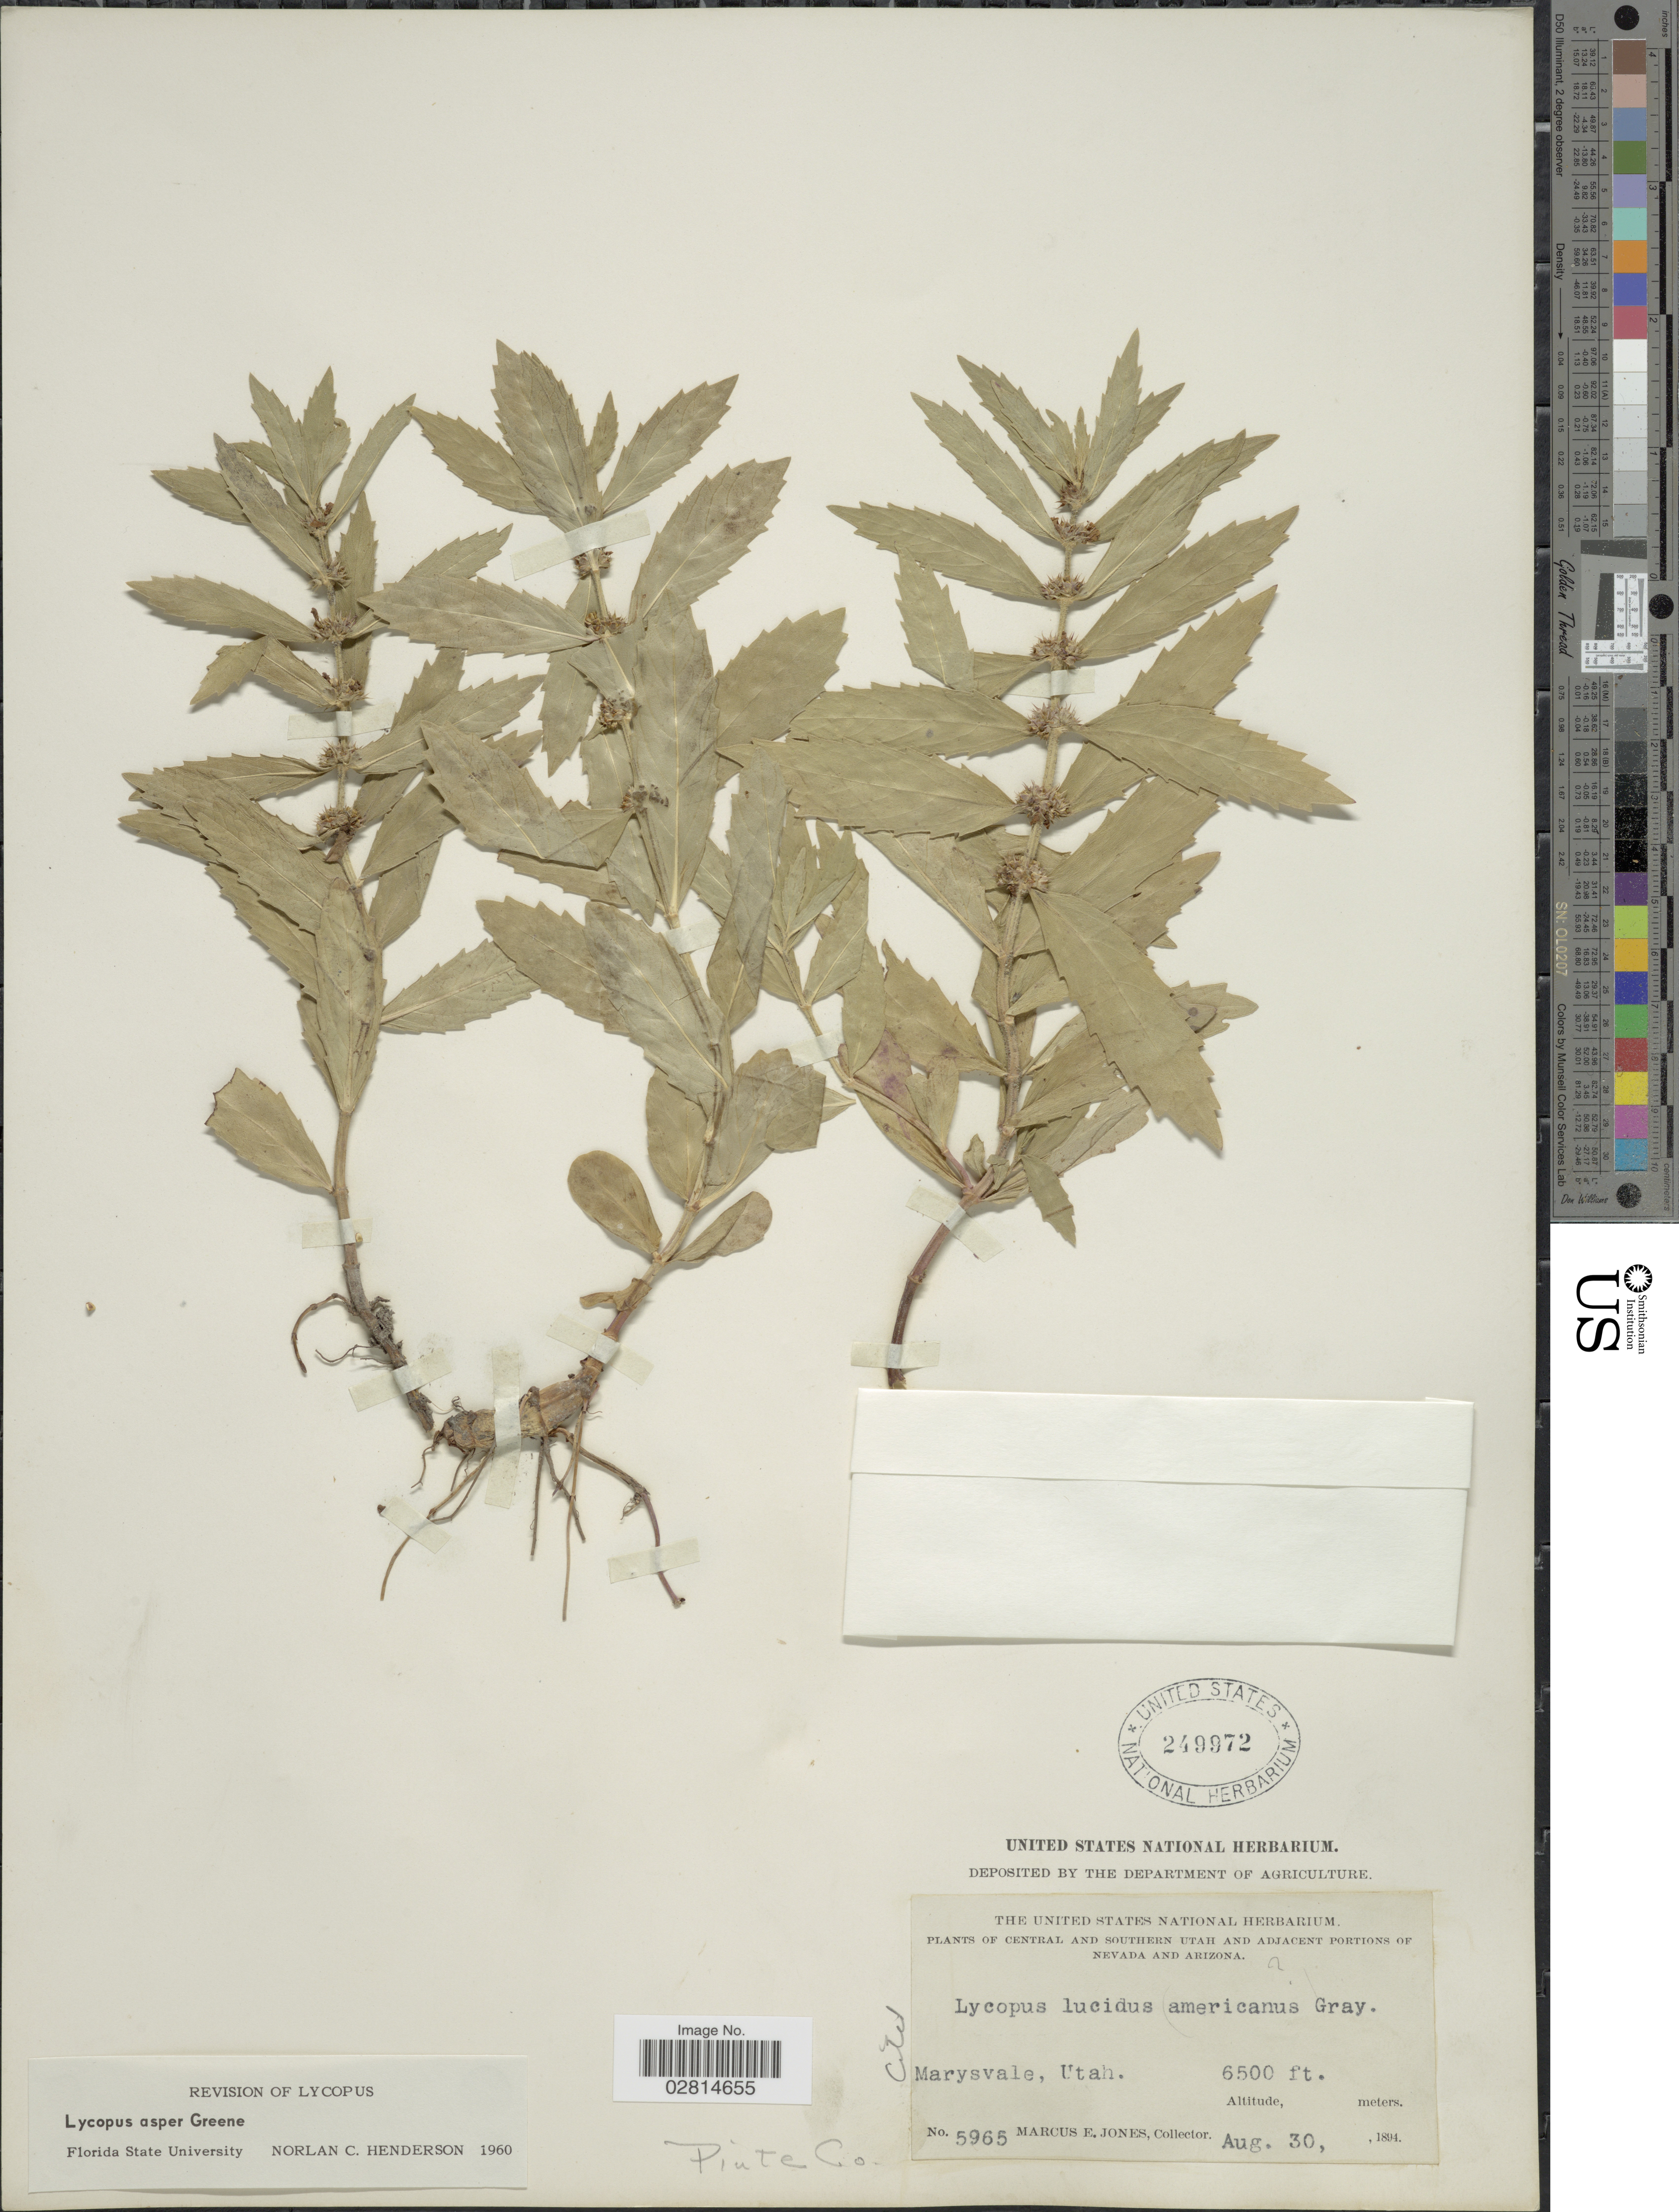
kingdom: Plantae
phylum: Tracheophyta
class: Magnoliopsida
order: Lamiales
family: Lamiaceae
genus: Lycopus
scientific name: Lycopus asper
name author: Greene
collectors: M. E. Jones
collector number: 5965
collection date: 1894-08-30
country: United States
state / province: Utah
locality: Central and Southern Utah. Marysvale. Pinte Co.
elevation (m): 1981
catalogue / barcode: US 249972